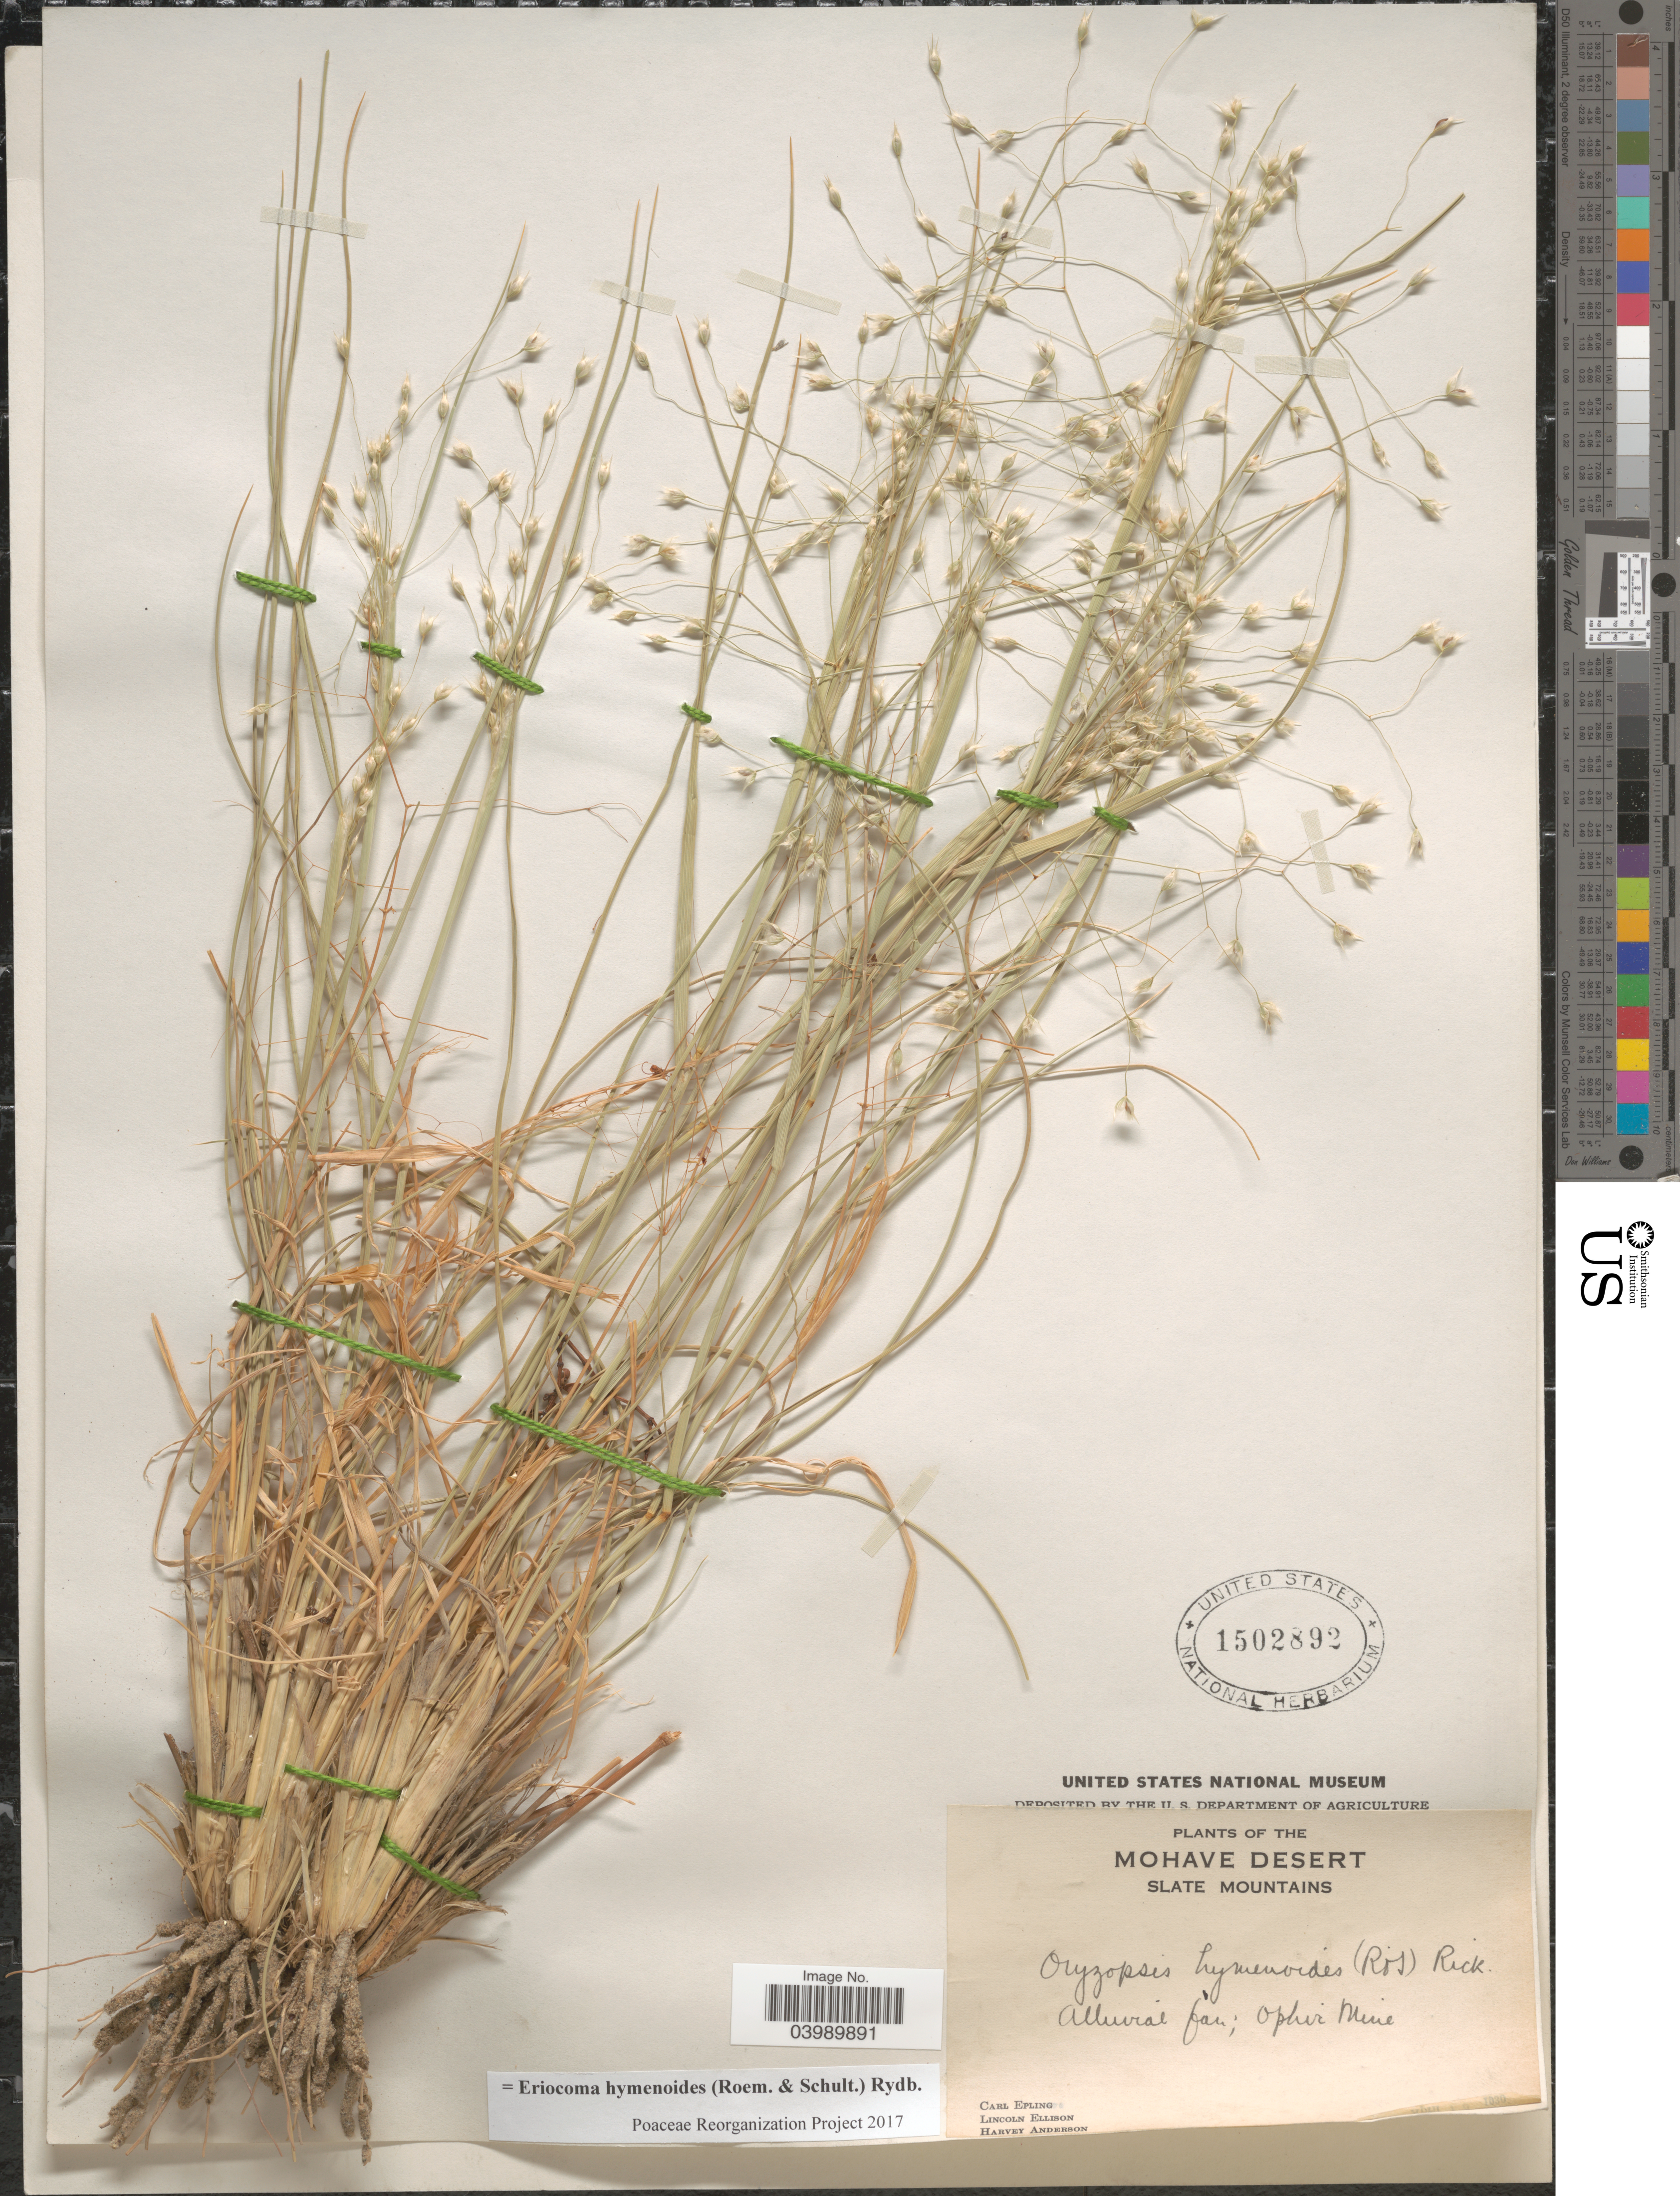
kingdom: Plantae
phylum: Tracheophyta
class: Liliopsida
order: Poales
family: Poaceae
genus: Eriocoma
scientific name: Eriocoma hymenoides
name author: (Roem. & Schult.) Rydb.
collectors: C. C. Epling, L. Ellison & H. Anderson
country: United States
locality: Mohave Desert. Slate Mountains.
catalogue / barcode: US 1502892